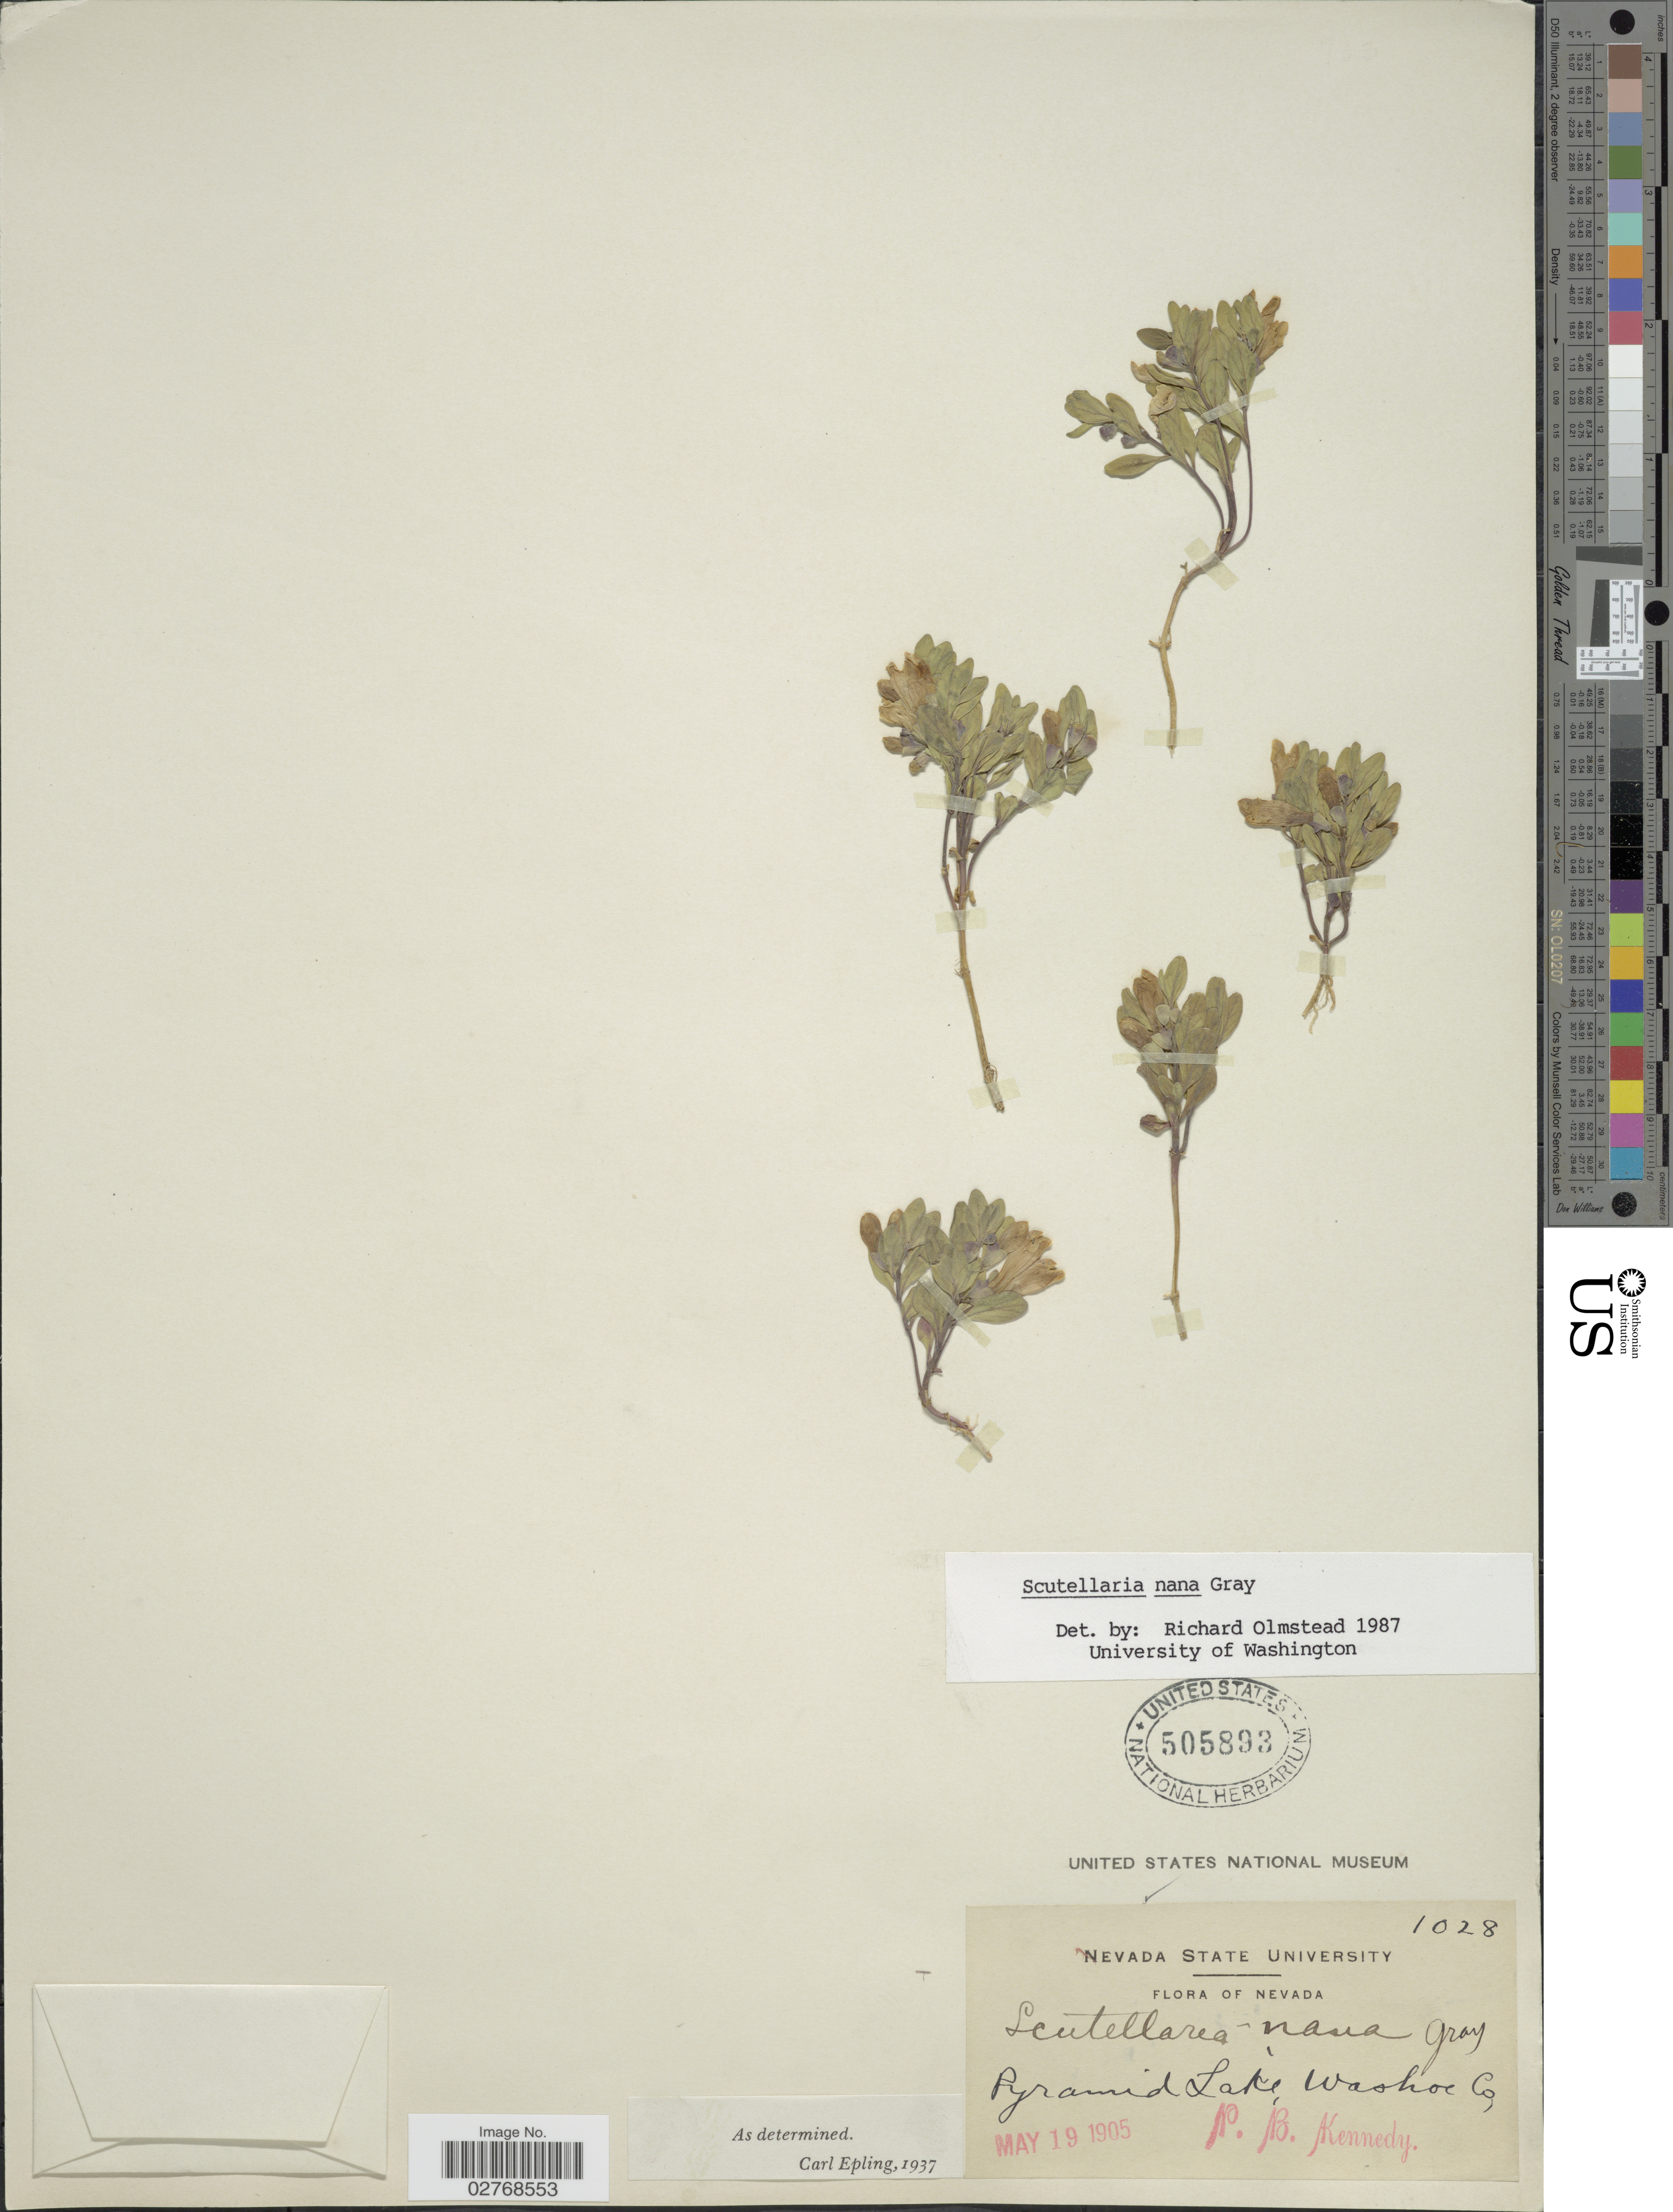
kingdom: Plantae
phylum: Tracheophyta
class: Magnoliopsida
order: Lamiales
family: Lamiaceae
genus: Scutellaria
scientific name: Scutellaria nana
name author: A. Gray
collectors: P. B. Kennedy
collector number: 1028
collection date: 1905-05-19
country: United States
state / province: Nevada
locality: Pyramid Lake, Washoe Co.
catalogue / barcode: US 505893